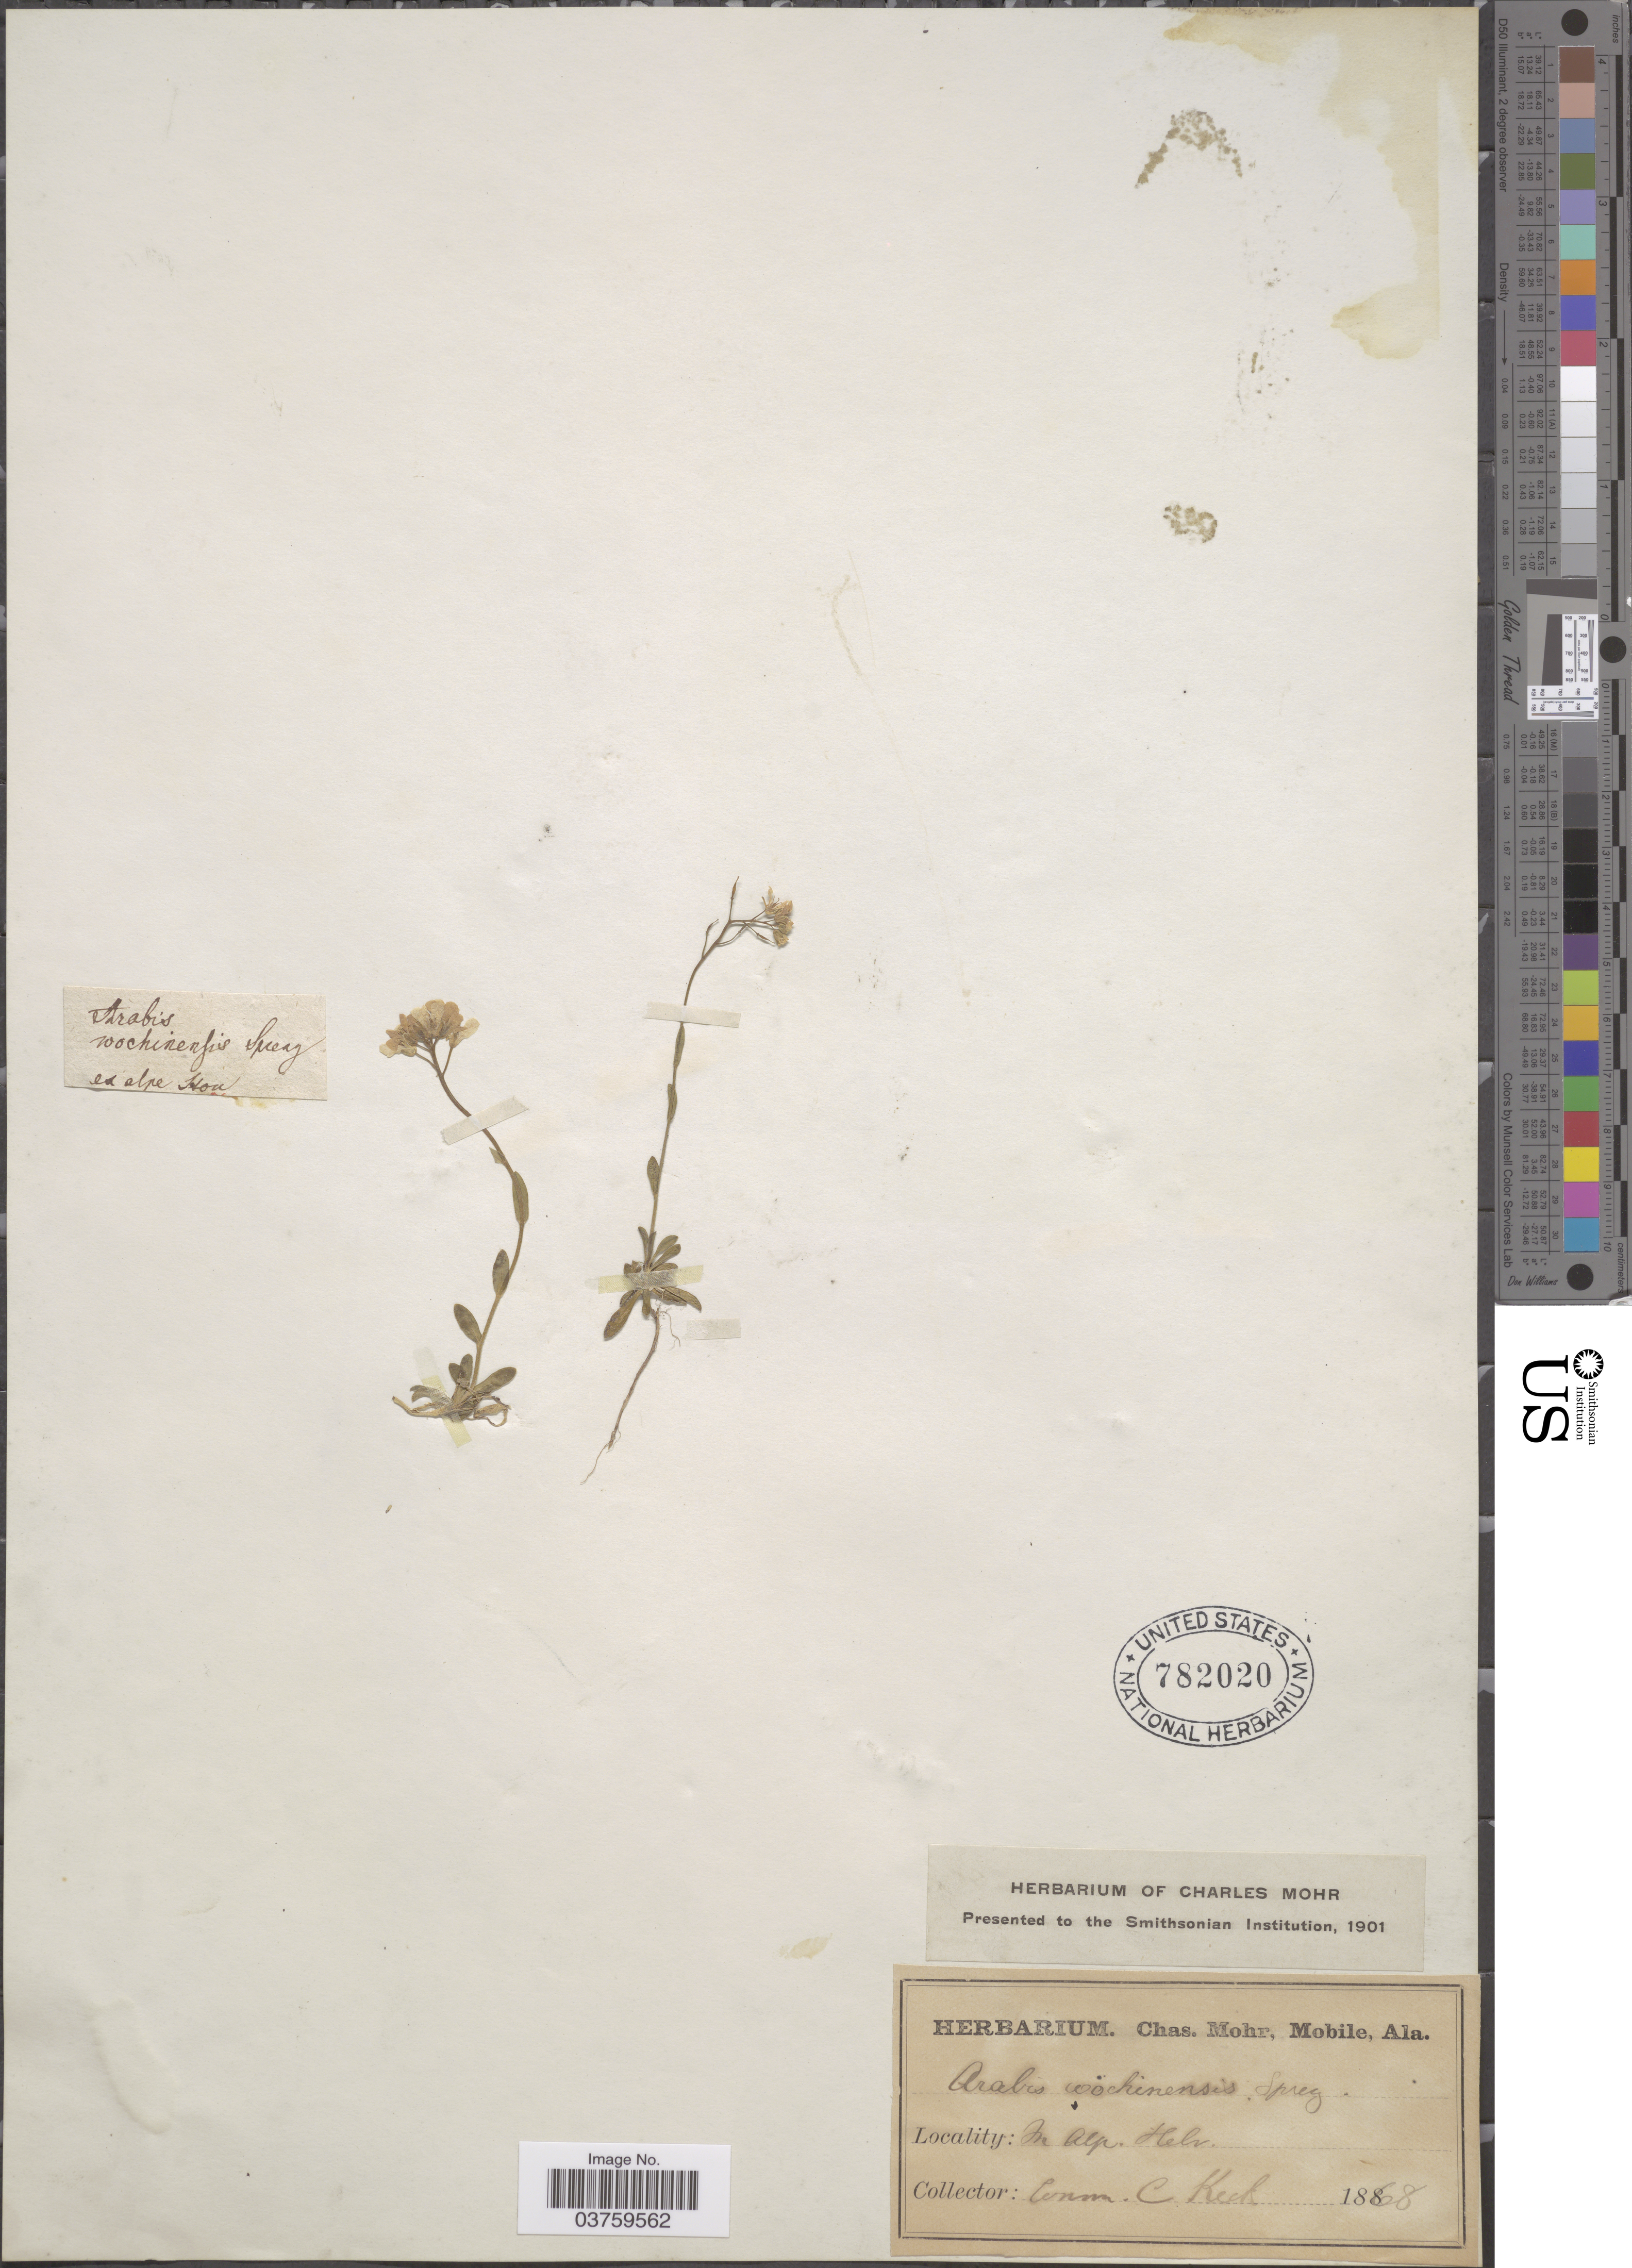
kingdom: Plantae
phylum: Tracheophyta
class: Magnoliopsida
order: Brassicales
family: Brassicaceae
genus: Arabis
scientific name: Arabis vochinensis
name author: Spreng.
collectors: C. Keck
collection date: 1868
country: Switzerland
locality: In Alp. Helv.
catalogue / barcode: US 782020